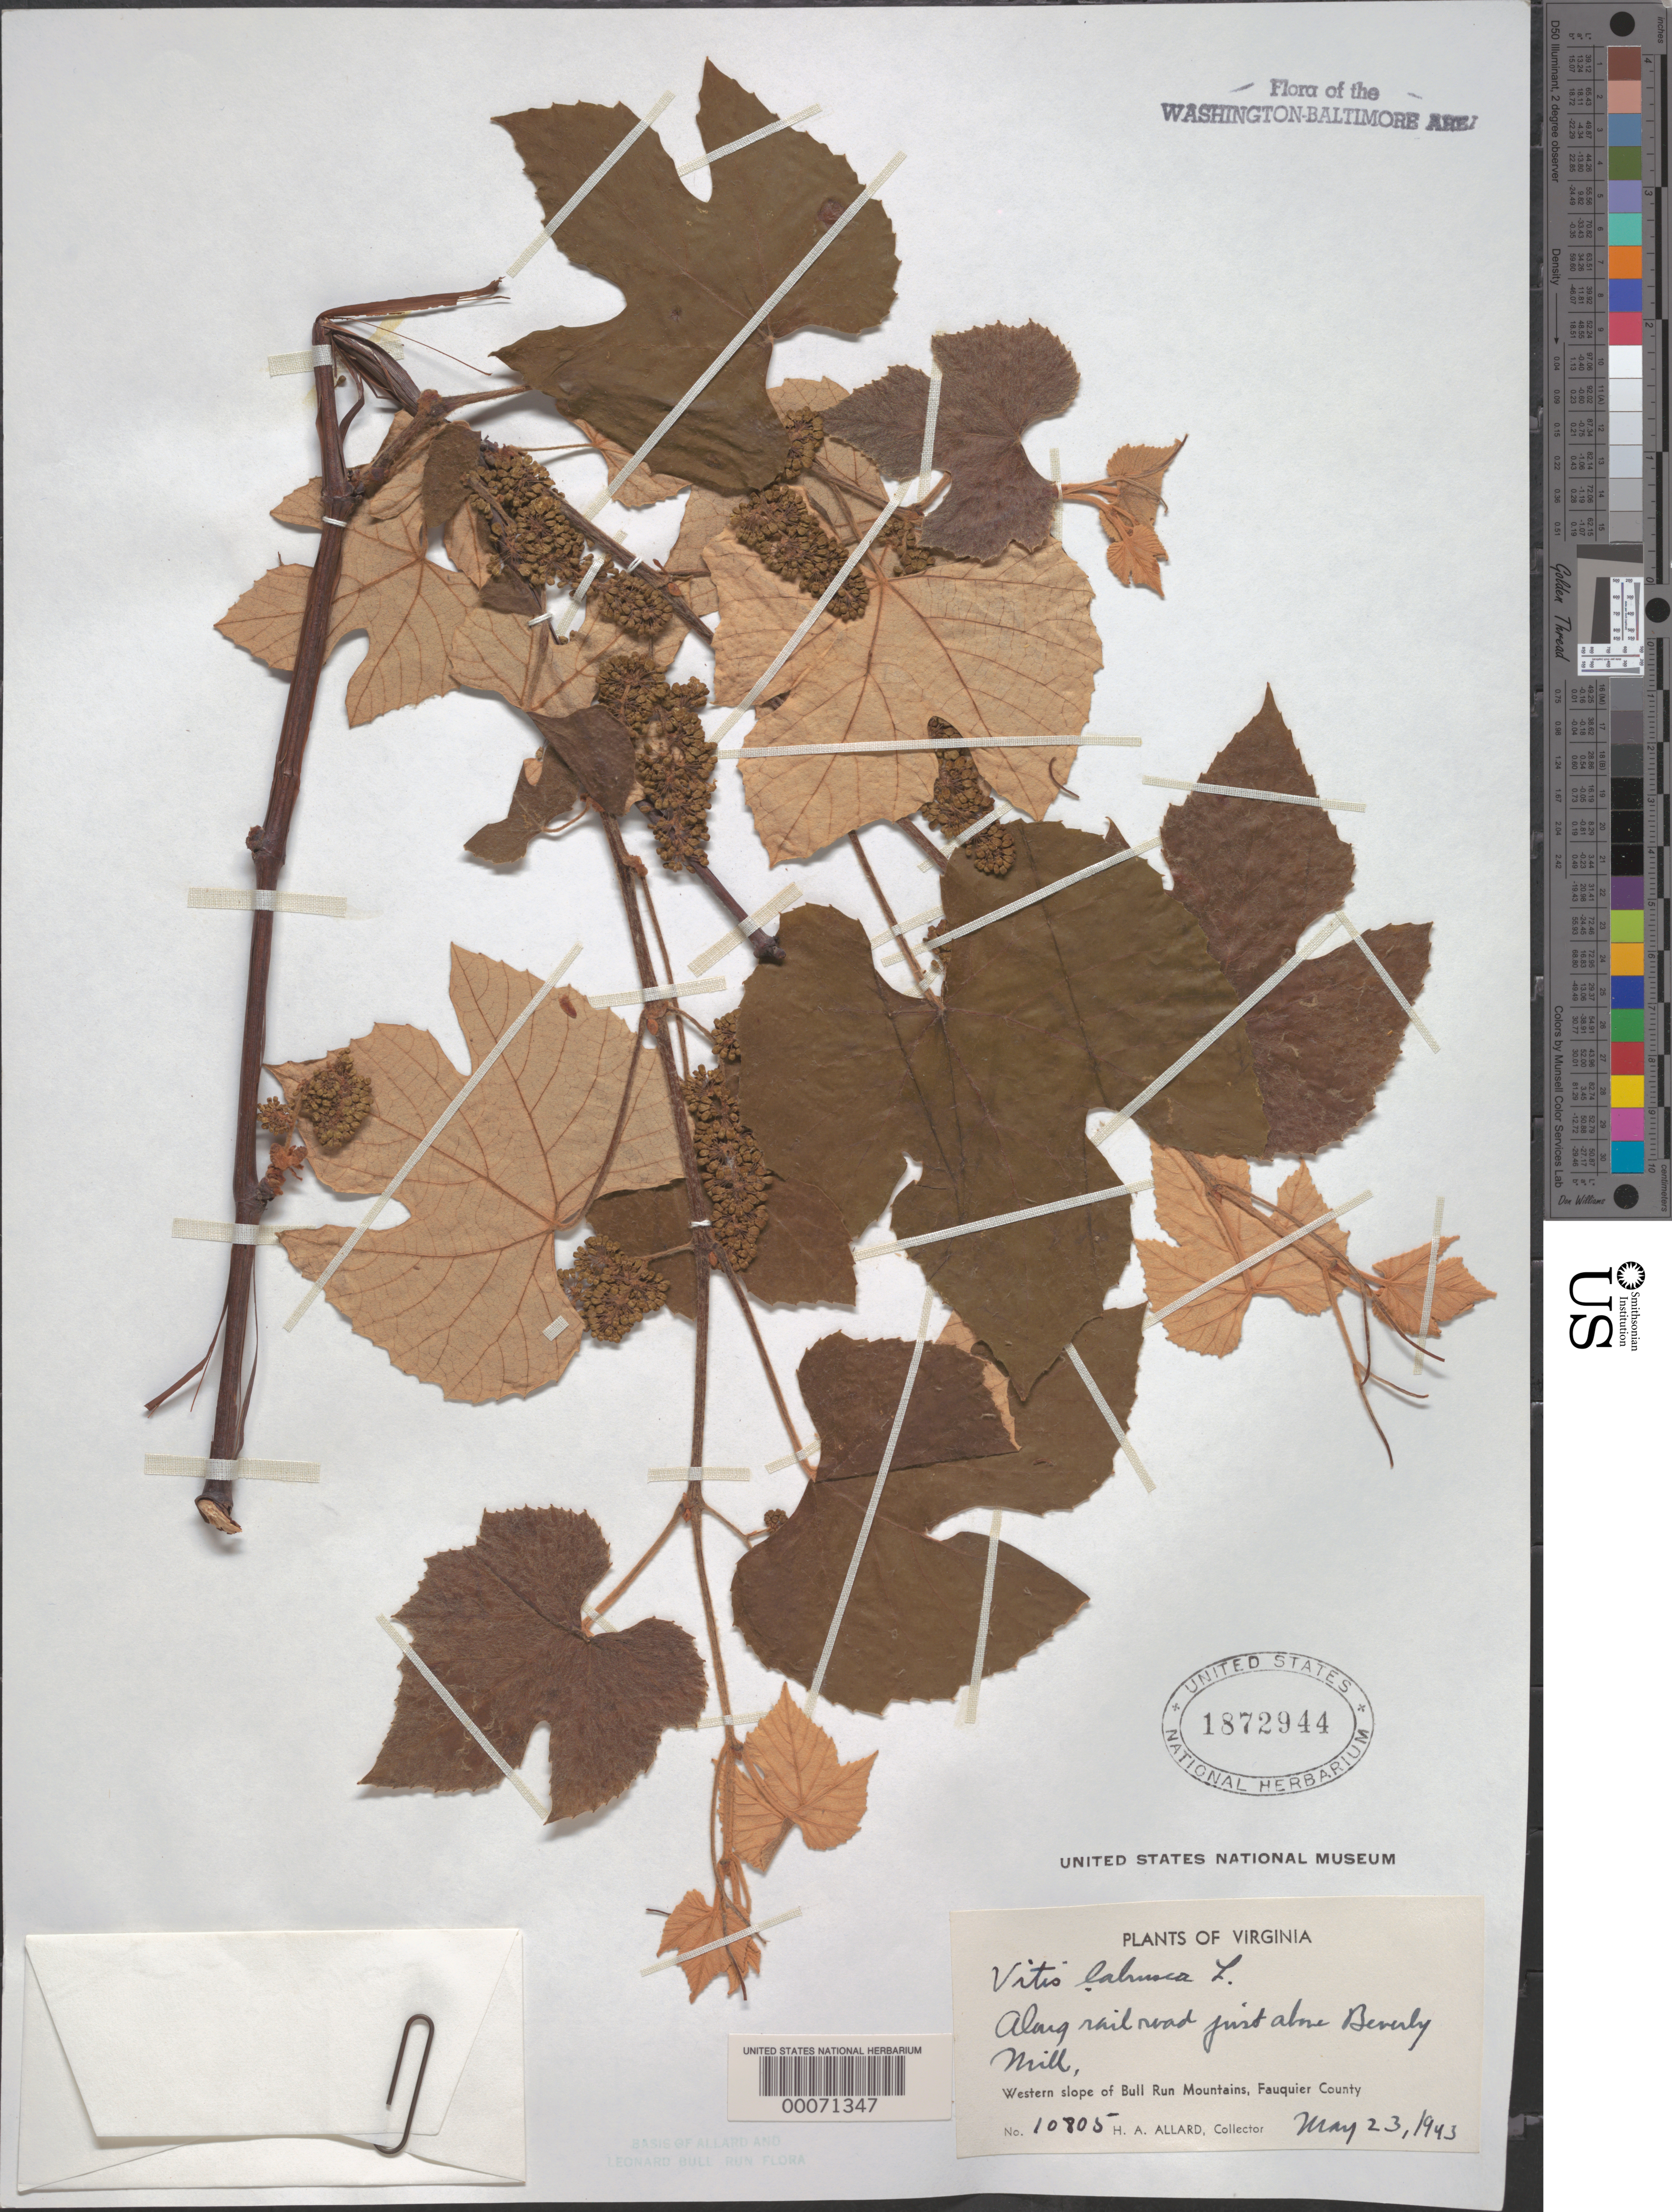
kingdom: Plantae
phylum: Tracheophyta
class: Magnoliopsida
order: Vitales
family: Vitaceae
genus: Vitis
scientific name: Vitis labrusca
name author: L.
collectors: H. A. Allard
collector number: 10805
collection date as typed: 23 May 1943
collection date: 1943-05-23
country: United States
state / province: Virginia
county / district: Fauquier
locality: Above Beverley Mill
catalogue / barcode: US 1872944